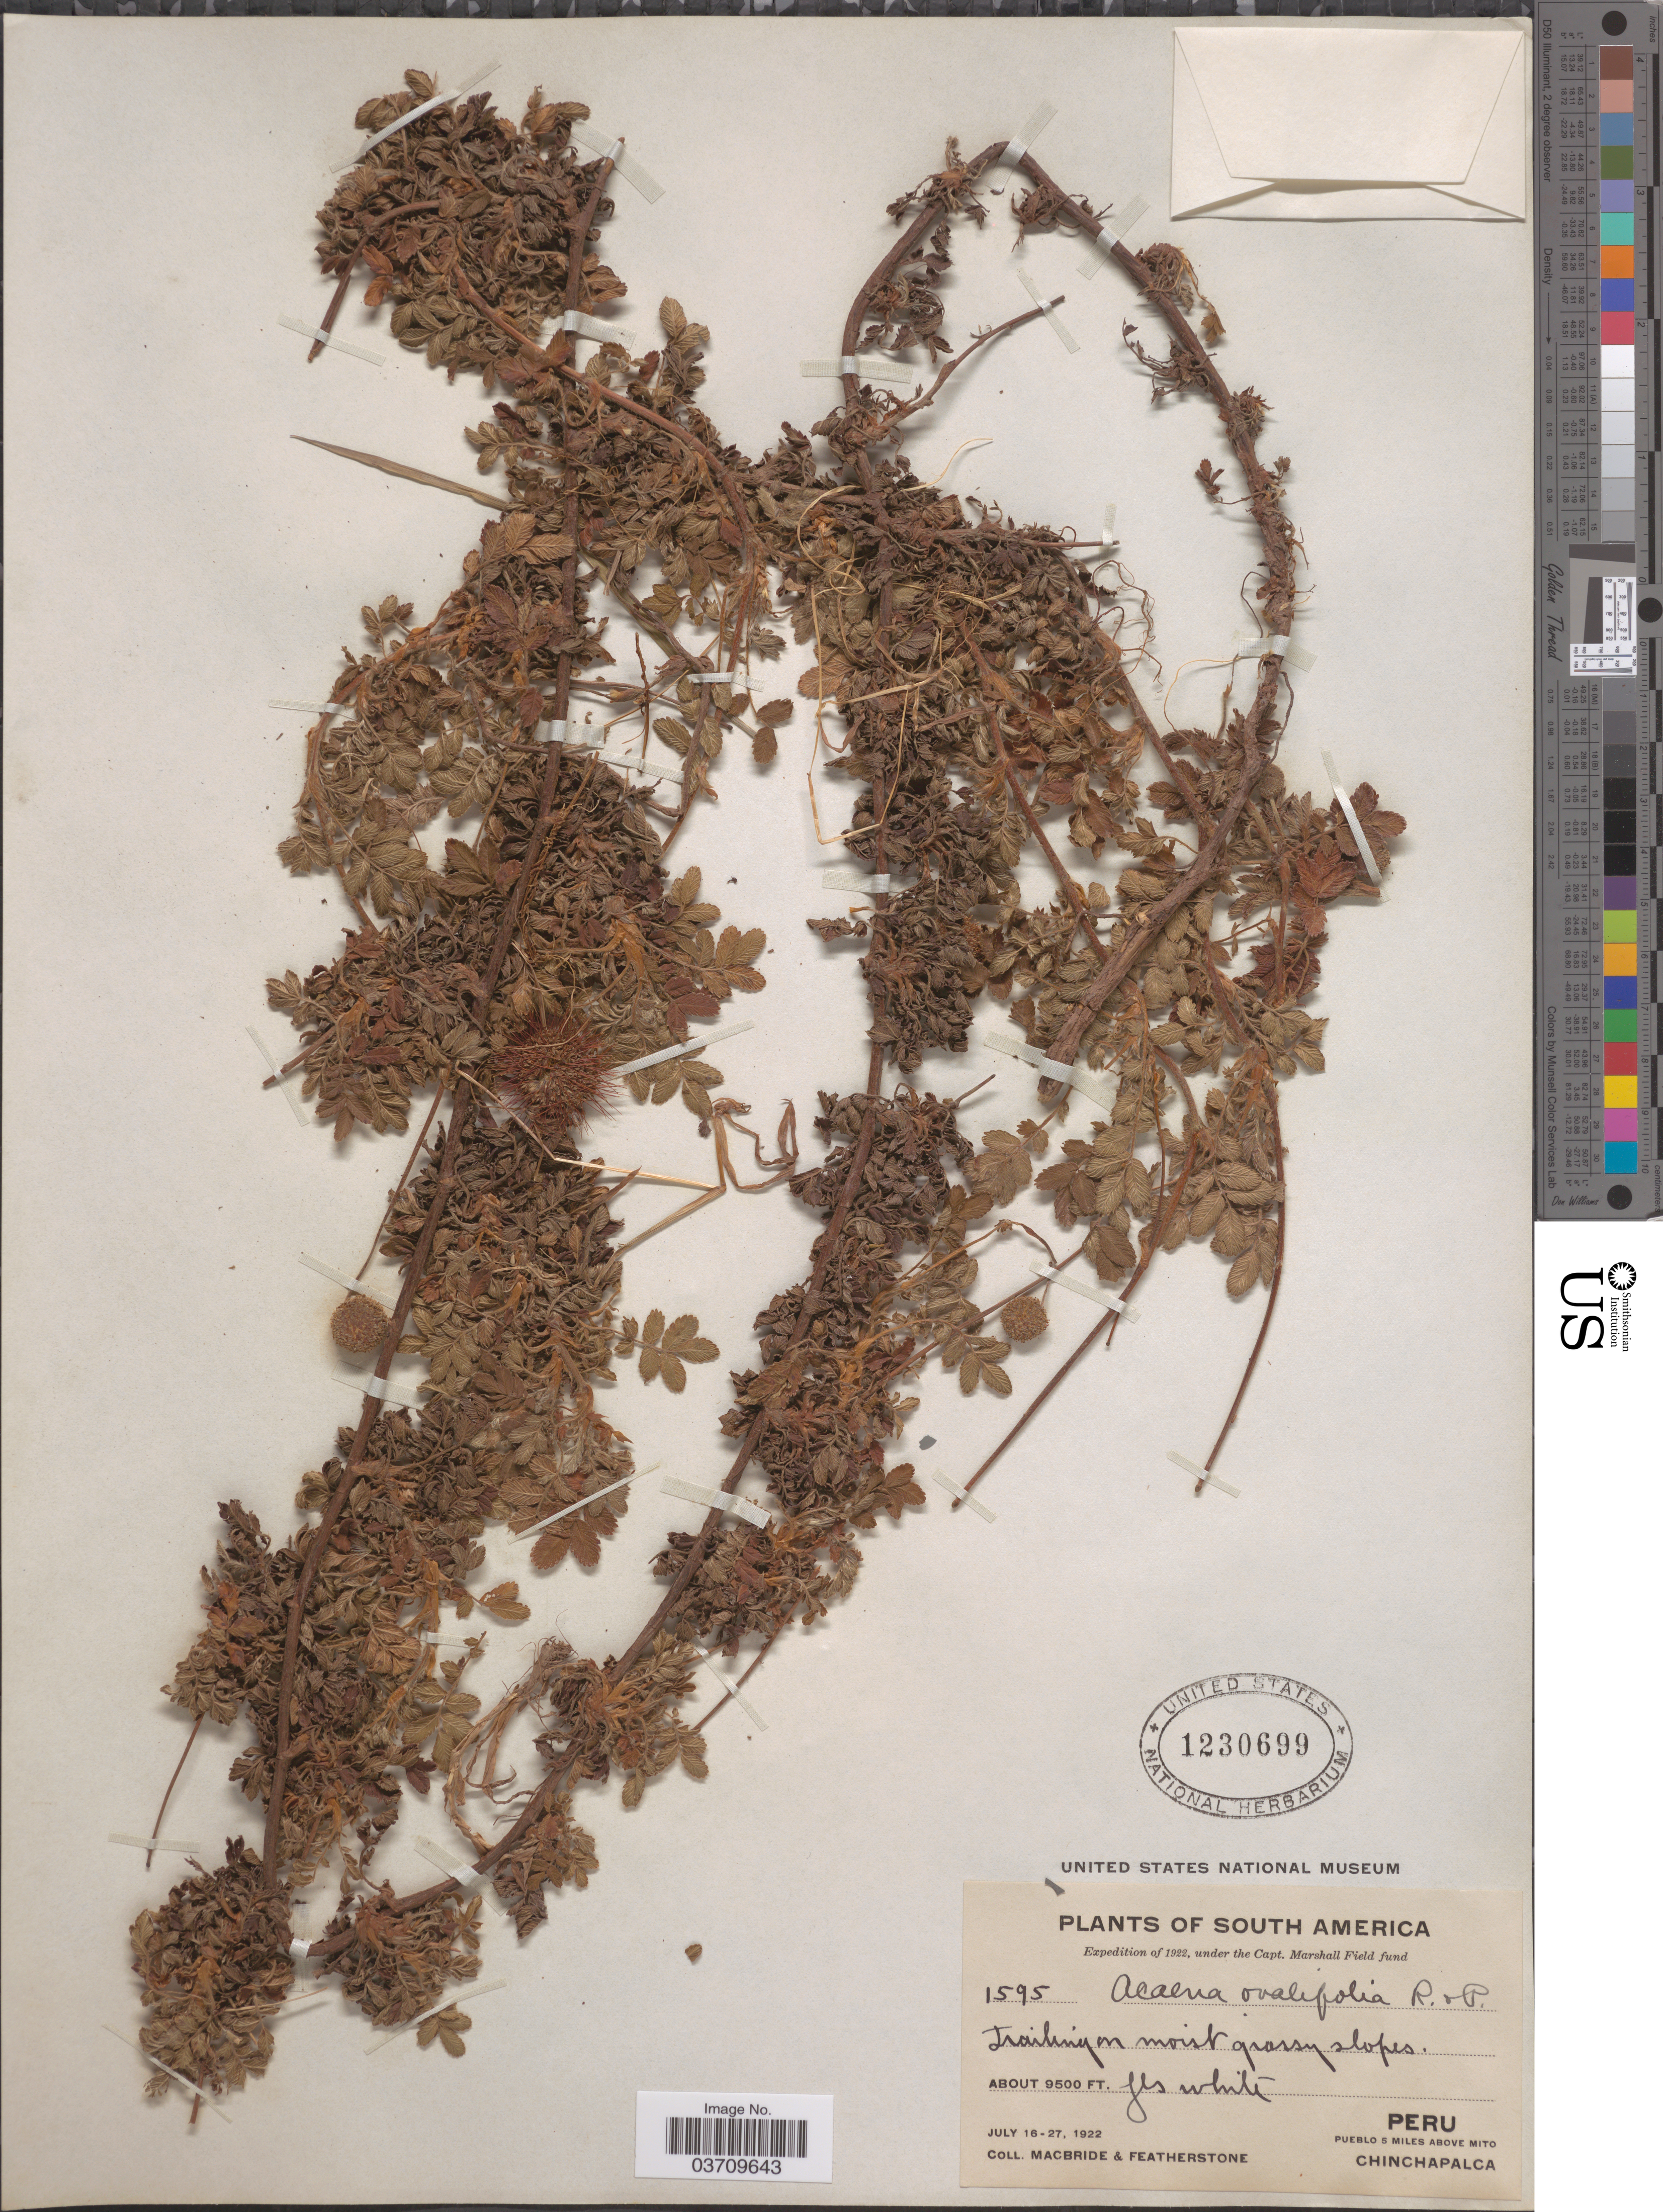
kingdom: Plantae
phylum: Tracheophyta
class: Magnoliopsida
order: Rosales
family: Rosaceae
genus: Acaena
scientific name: Acaena ovalifolia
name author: Ruiz & Pav.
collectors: Macbride, -- & -. Featherstone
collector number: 1595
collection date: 1922-07-16/1922-07-27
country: Peru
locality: Pueblo 5 miles above Mito. Chinchapalca.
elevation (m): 2896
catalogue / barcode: US 1230699